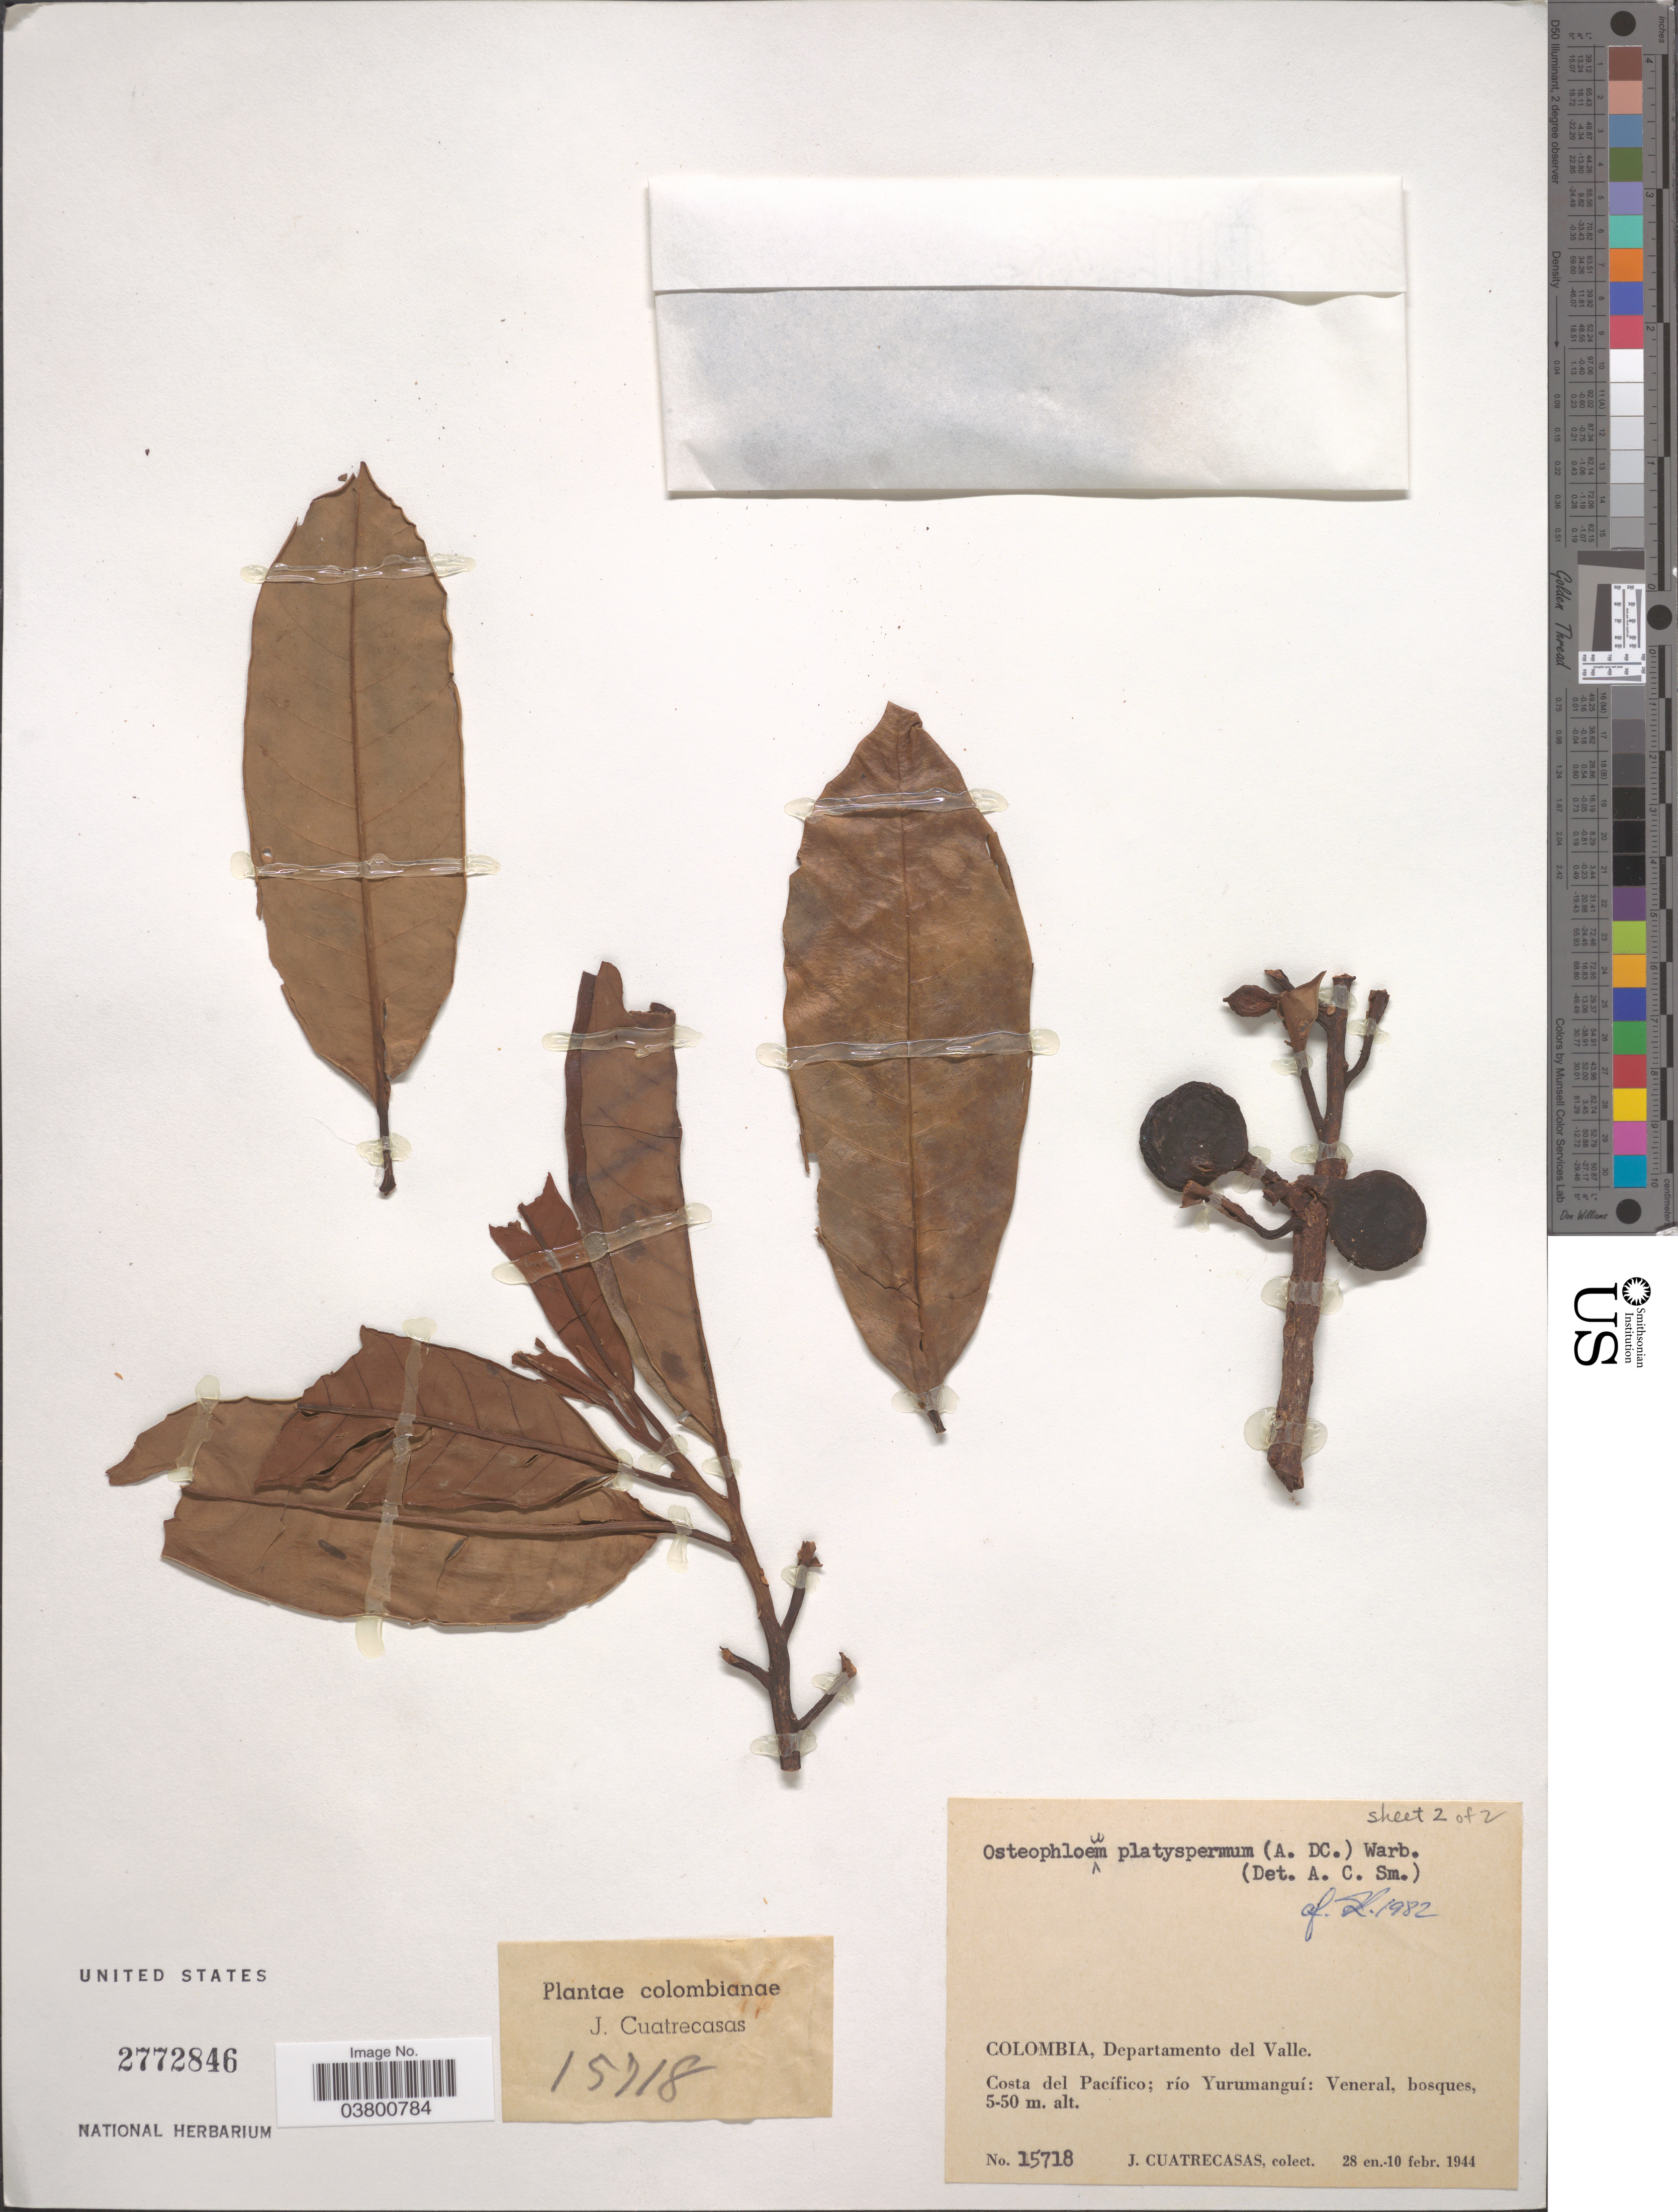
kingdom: Plantae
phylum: Tracheophyta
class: Magnoliopsida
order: Magnoliales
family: Myristicaceae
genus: Osteophloeum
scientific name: Osteophloeum platyspermum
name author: (A. DC.) Warb.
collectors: J. Cuatrecasas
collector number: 15718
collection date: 1944-01-28/1944-02-10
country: Colombia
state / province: Valle del Cauca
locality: Departamento del Valle. Costa del Pacífico; río Yurumanguí: Veneral.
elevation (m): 5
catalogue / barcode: US 2772846